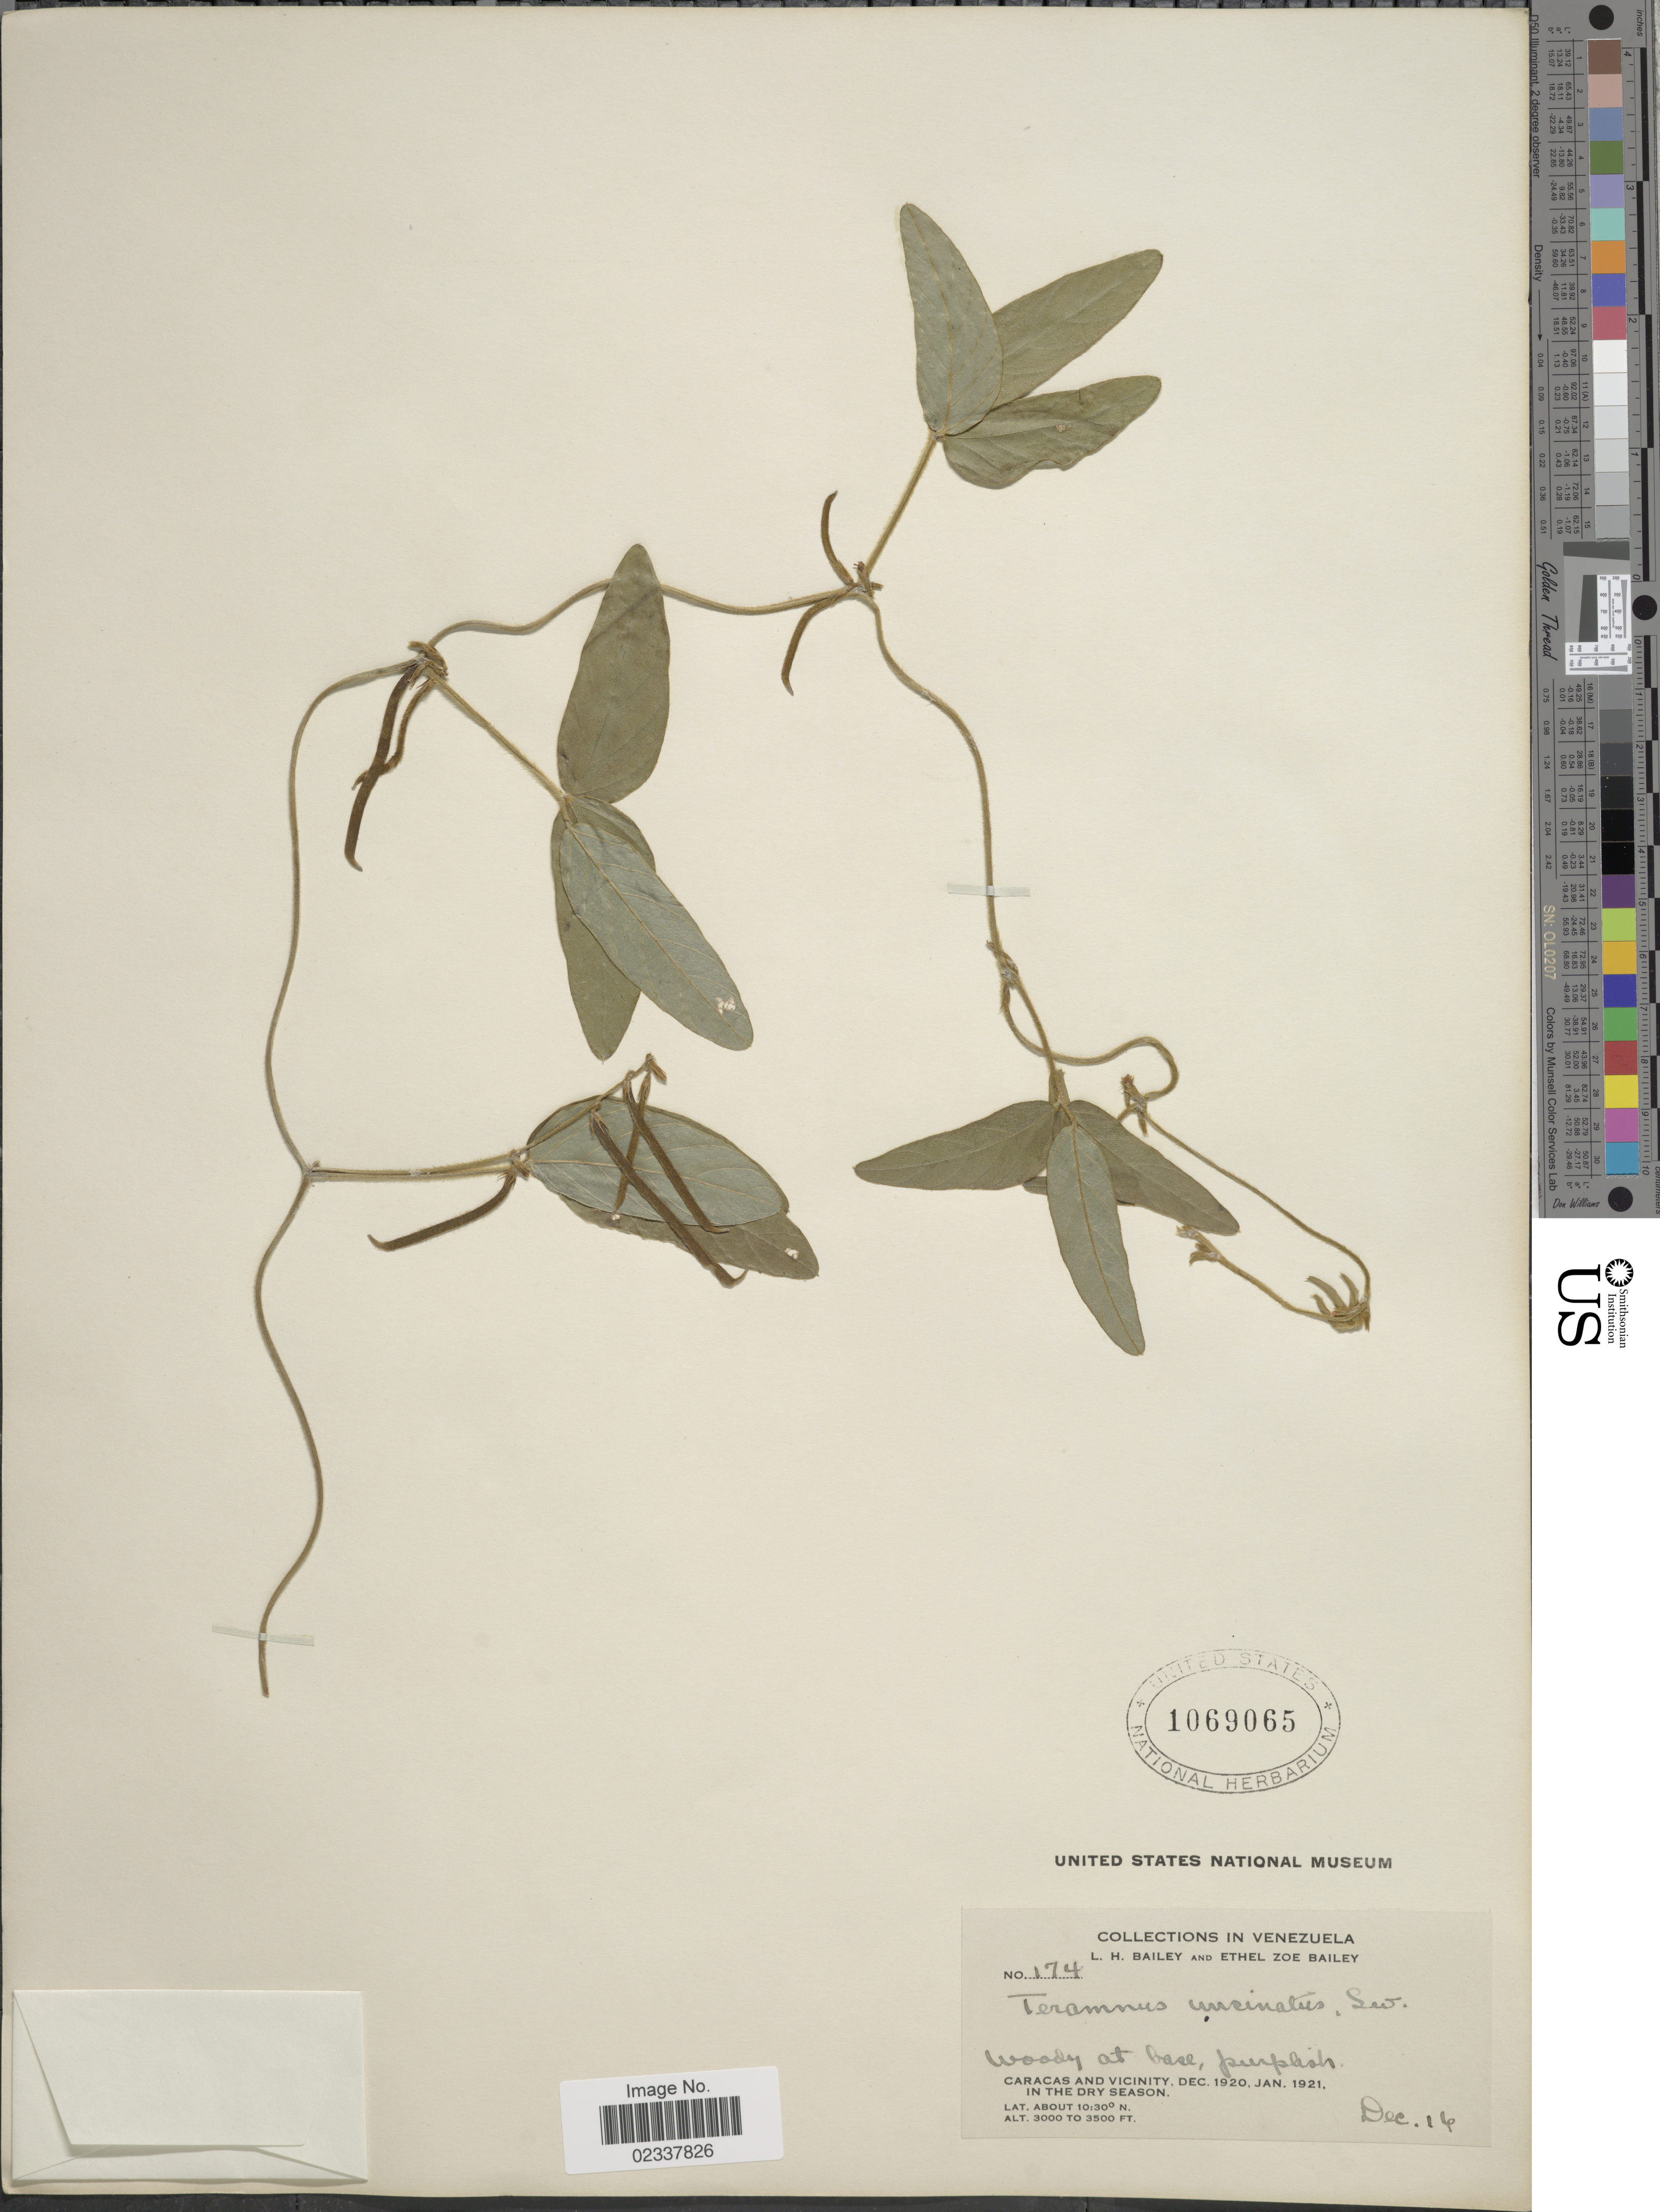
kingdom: Plantae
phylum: Tracheophyta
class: Magnoliopsida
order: Fabales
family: Fabaceae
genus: Teramnus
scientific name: Teramnus uncinatus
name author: (L.) Sw.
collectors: L. H. Bailey & E. Z. Bailey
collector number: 174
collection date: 1921-12-14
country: Venezuela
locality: Caracas and Vicinity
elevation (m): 914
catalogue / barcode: US 1069065